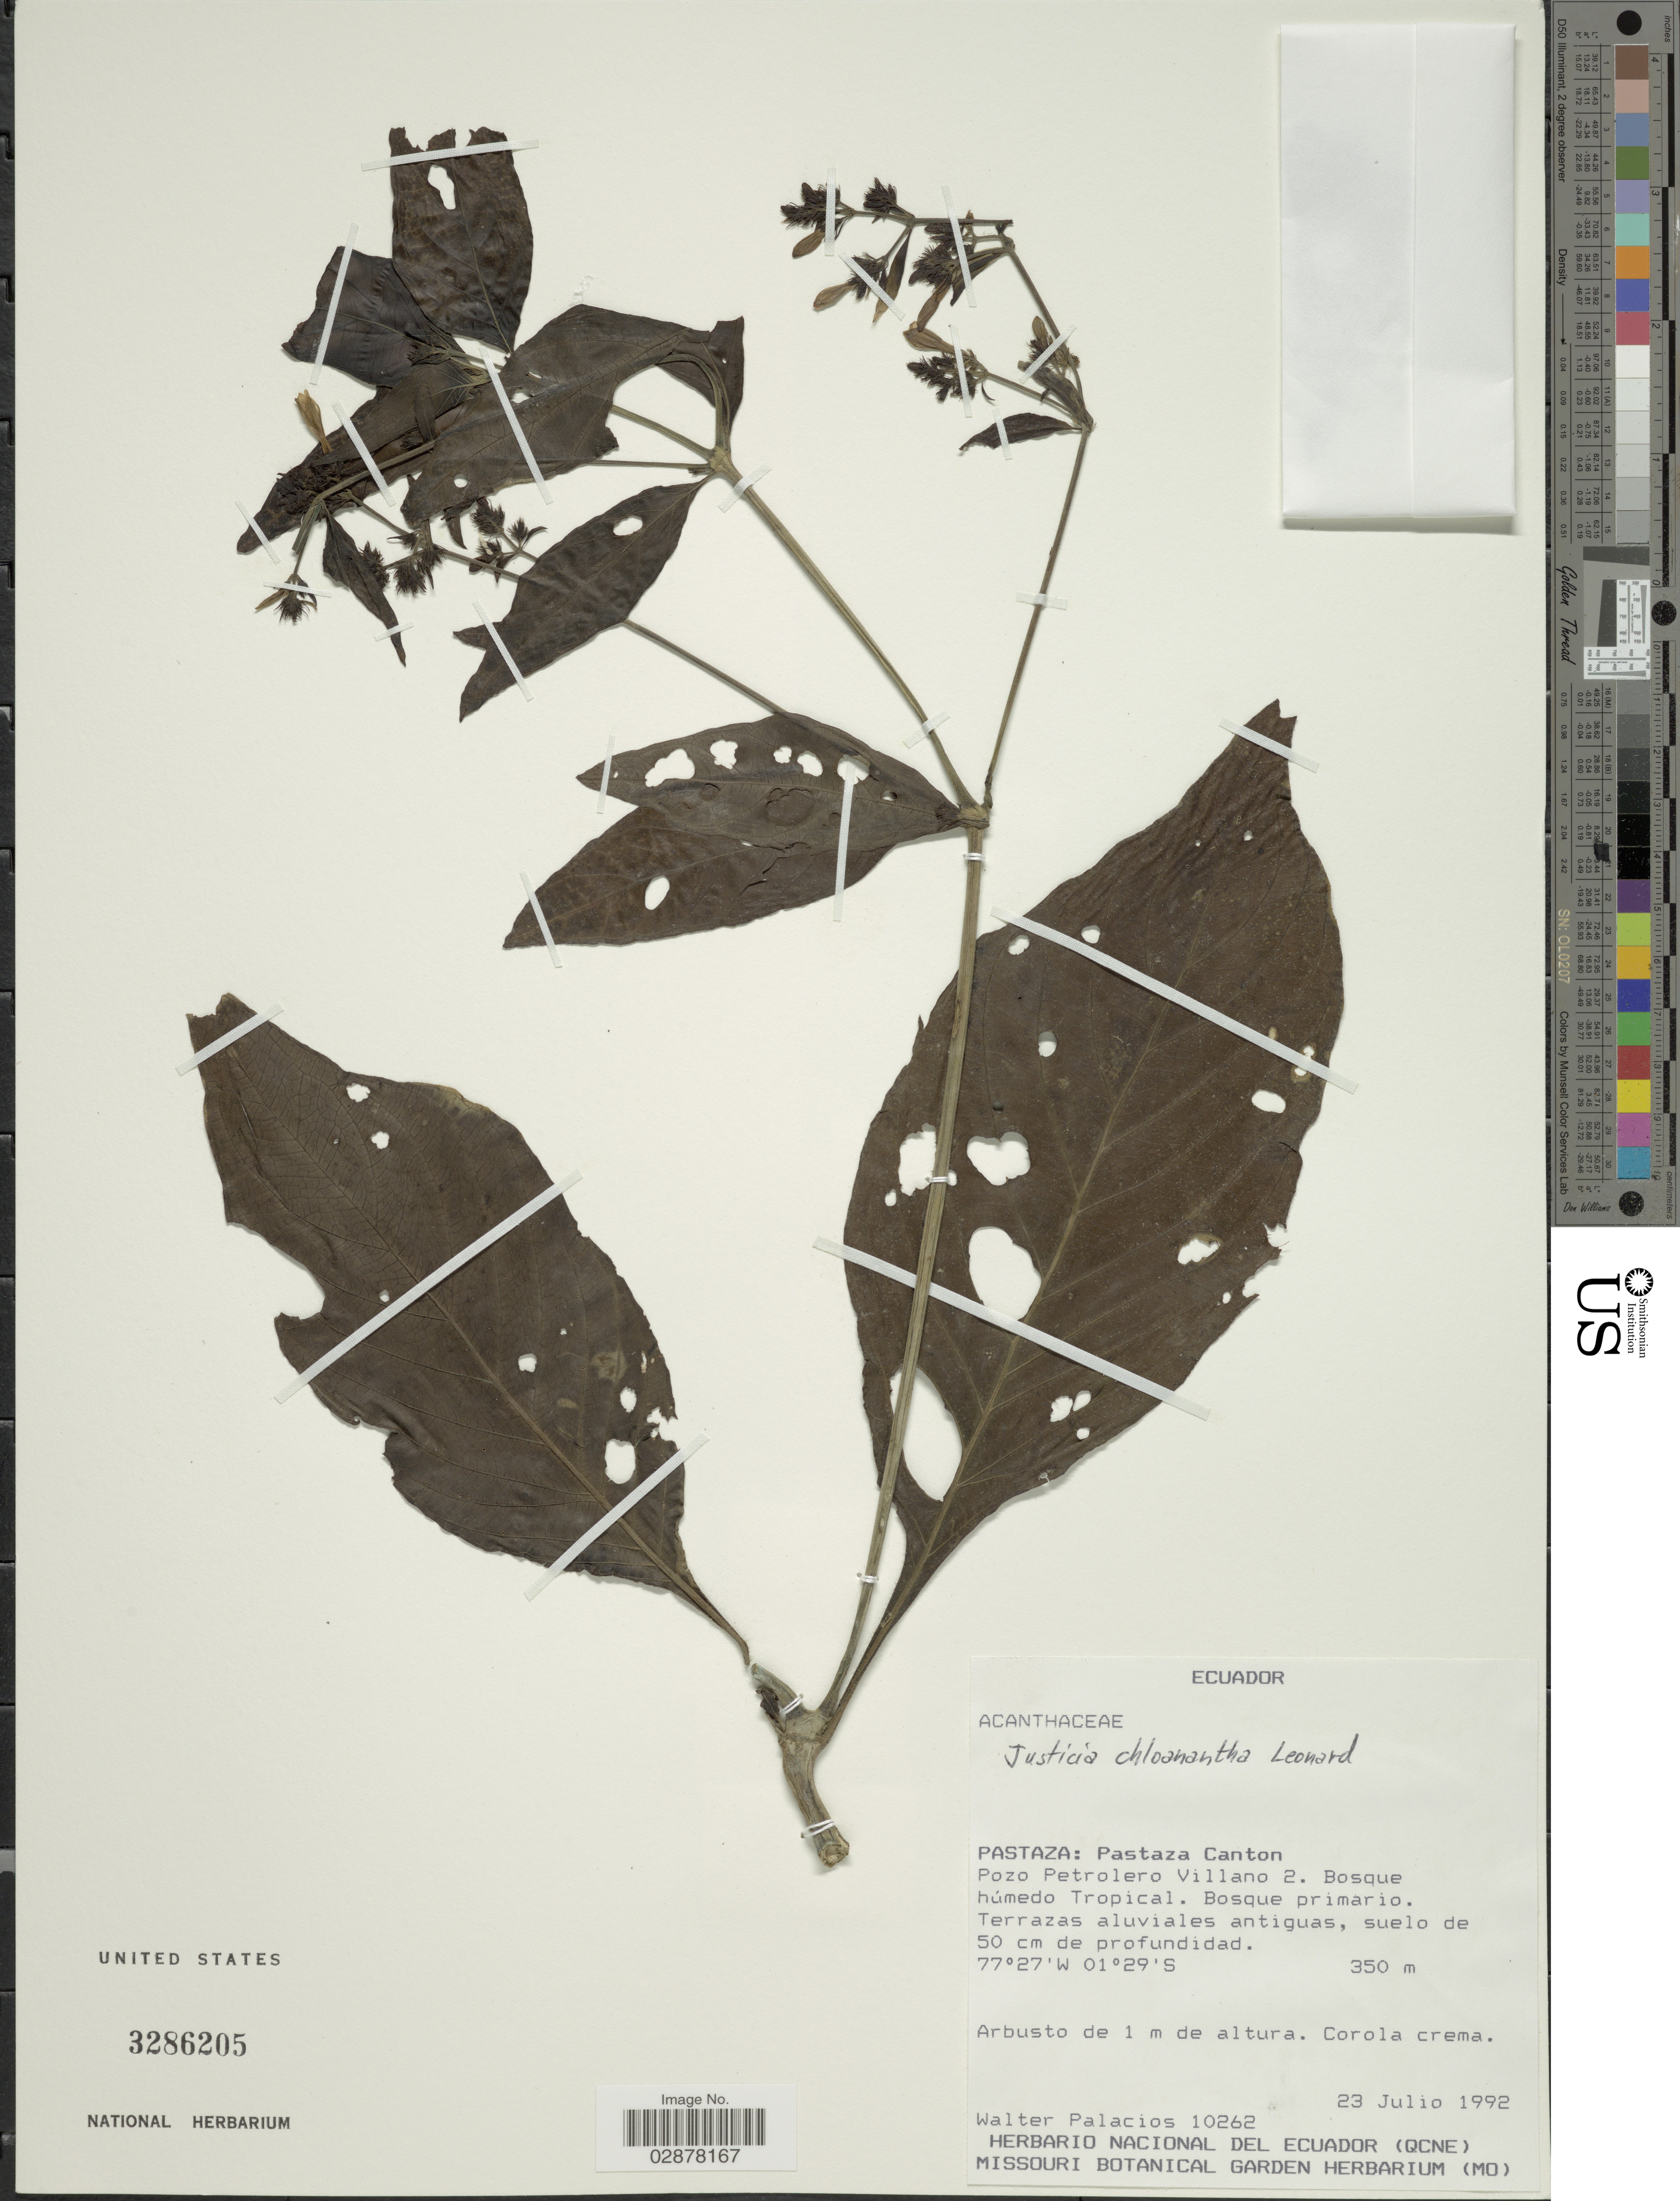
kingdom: Plantae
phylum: Tracheophyta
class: Magnoliopsida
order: Lamiales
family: Acanthaceae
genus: Justicia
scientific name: Justicia chloanantha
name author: Leonard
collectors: W. Palacios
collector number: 10262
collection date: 1992-07-23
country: Ecuador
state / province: Pastaza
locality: Pastaza Canton, Pozo Petrolero Villano 2, Bosque húmedo Tropical.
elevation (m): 350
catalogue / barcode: US 3286205